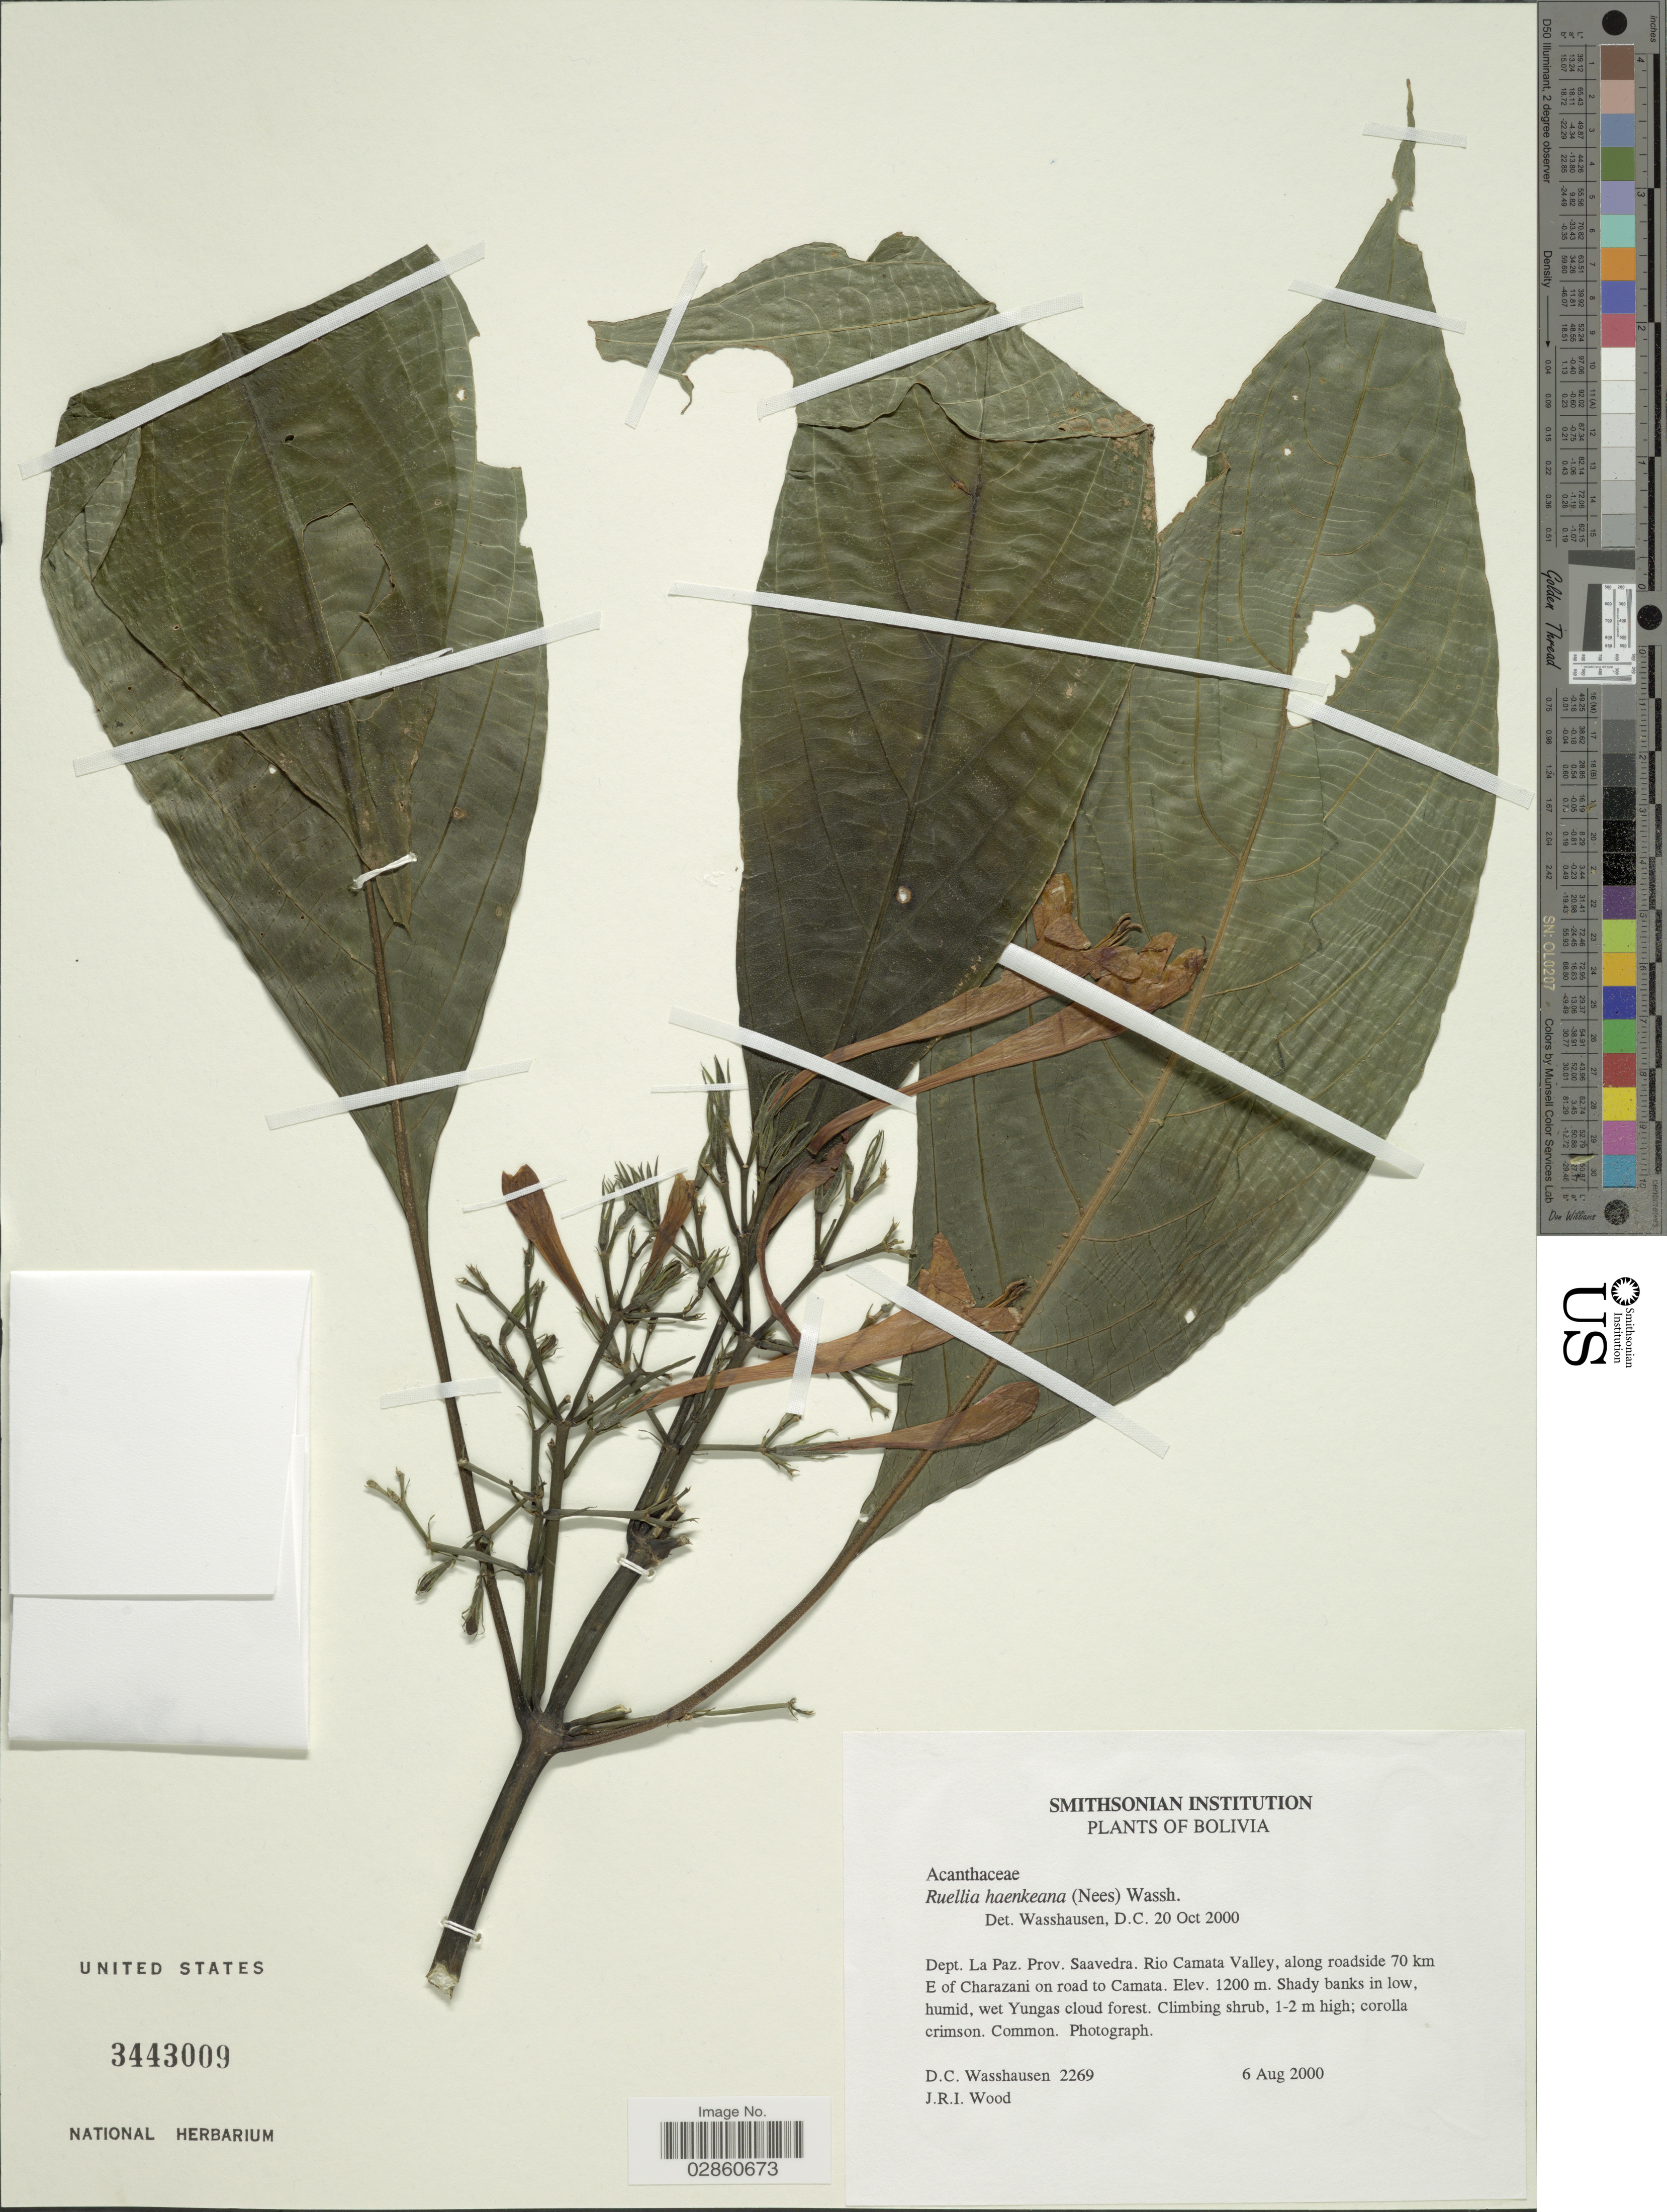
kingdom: Plantae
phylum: Tracheophyta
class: Magnoliopsida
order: Lamiales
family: Acanthaceae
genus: Ruellia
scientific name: Ruellia haenkeana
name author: (Nees) Wassh.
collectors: D. C. Wasshausen & J. R. I. Wood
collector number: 2269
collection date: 2000-08-06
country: Bolivia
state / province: La Paz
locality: Dept. La Paz. Prov. Saavedra. Rio Camata Valley, along roadside 70 km E of Charazani on road to Camata.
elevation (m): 1200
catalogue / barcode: US 3443009